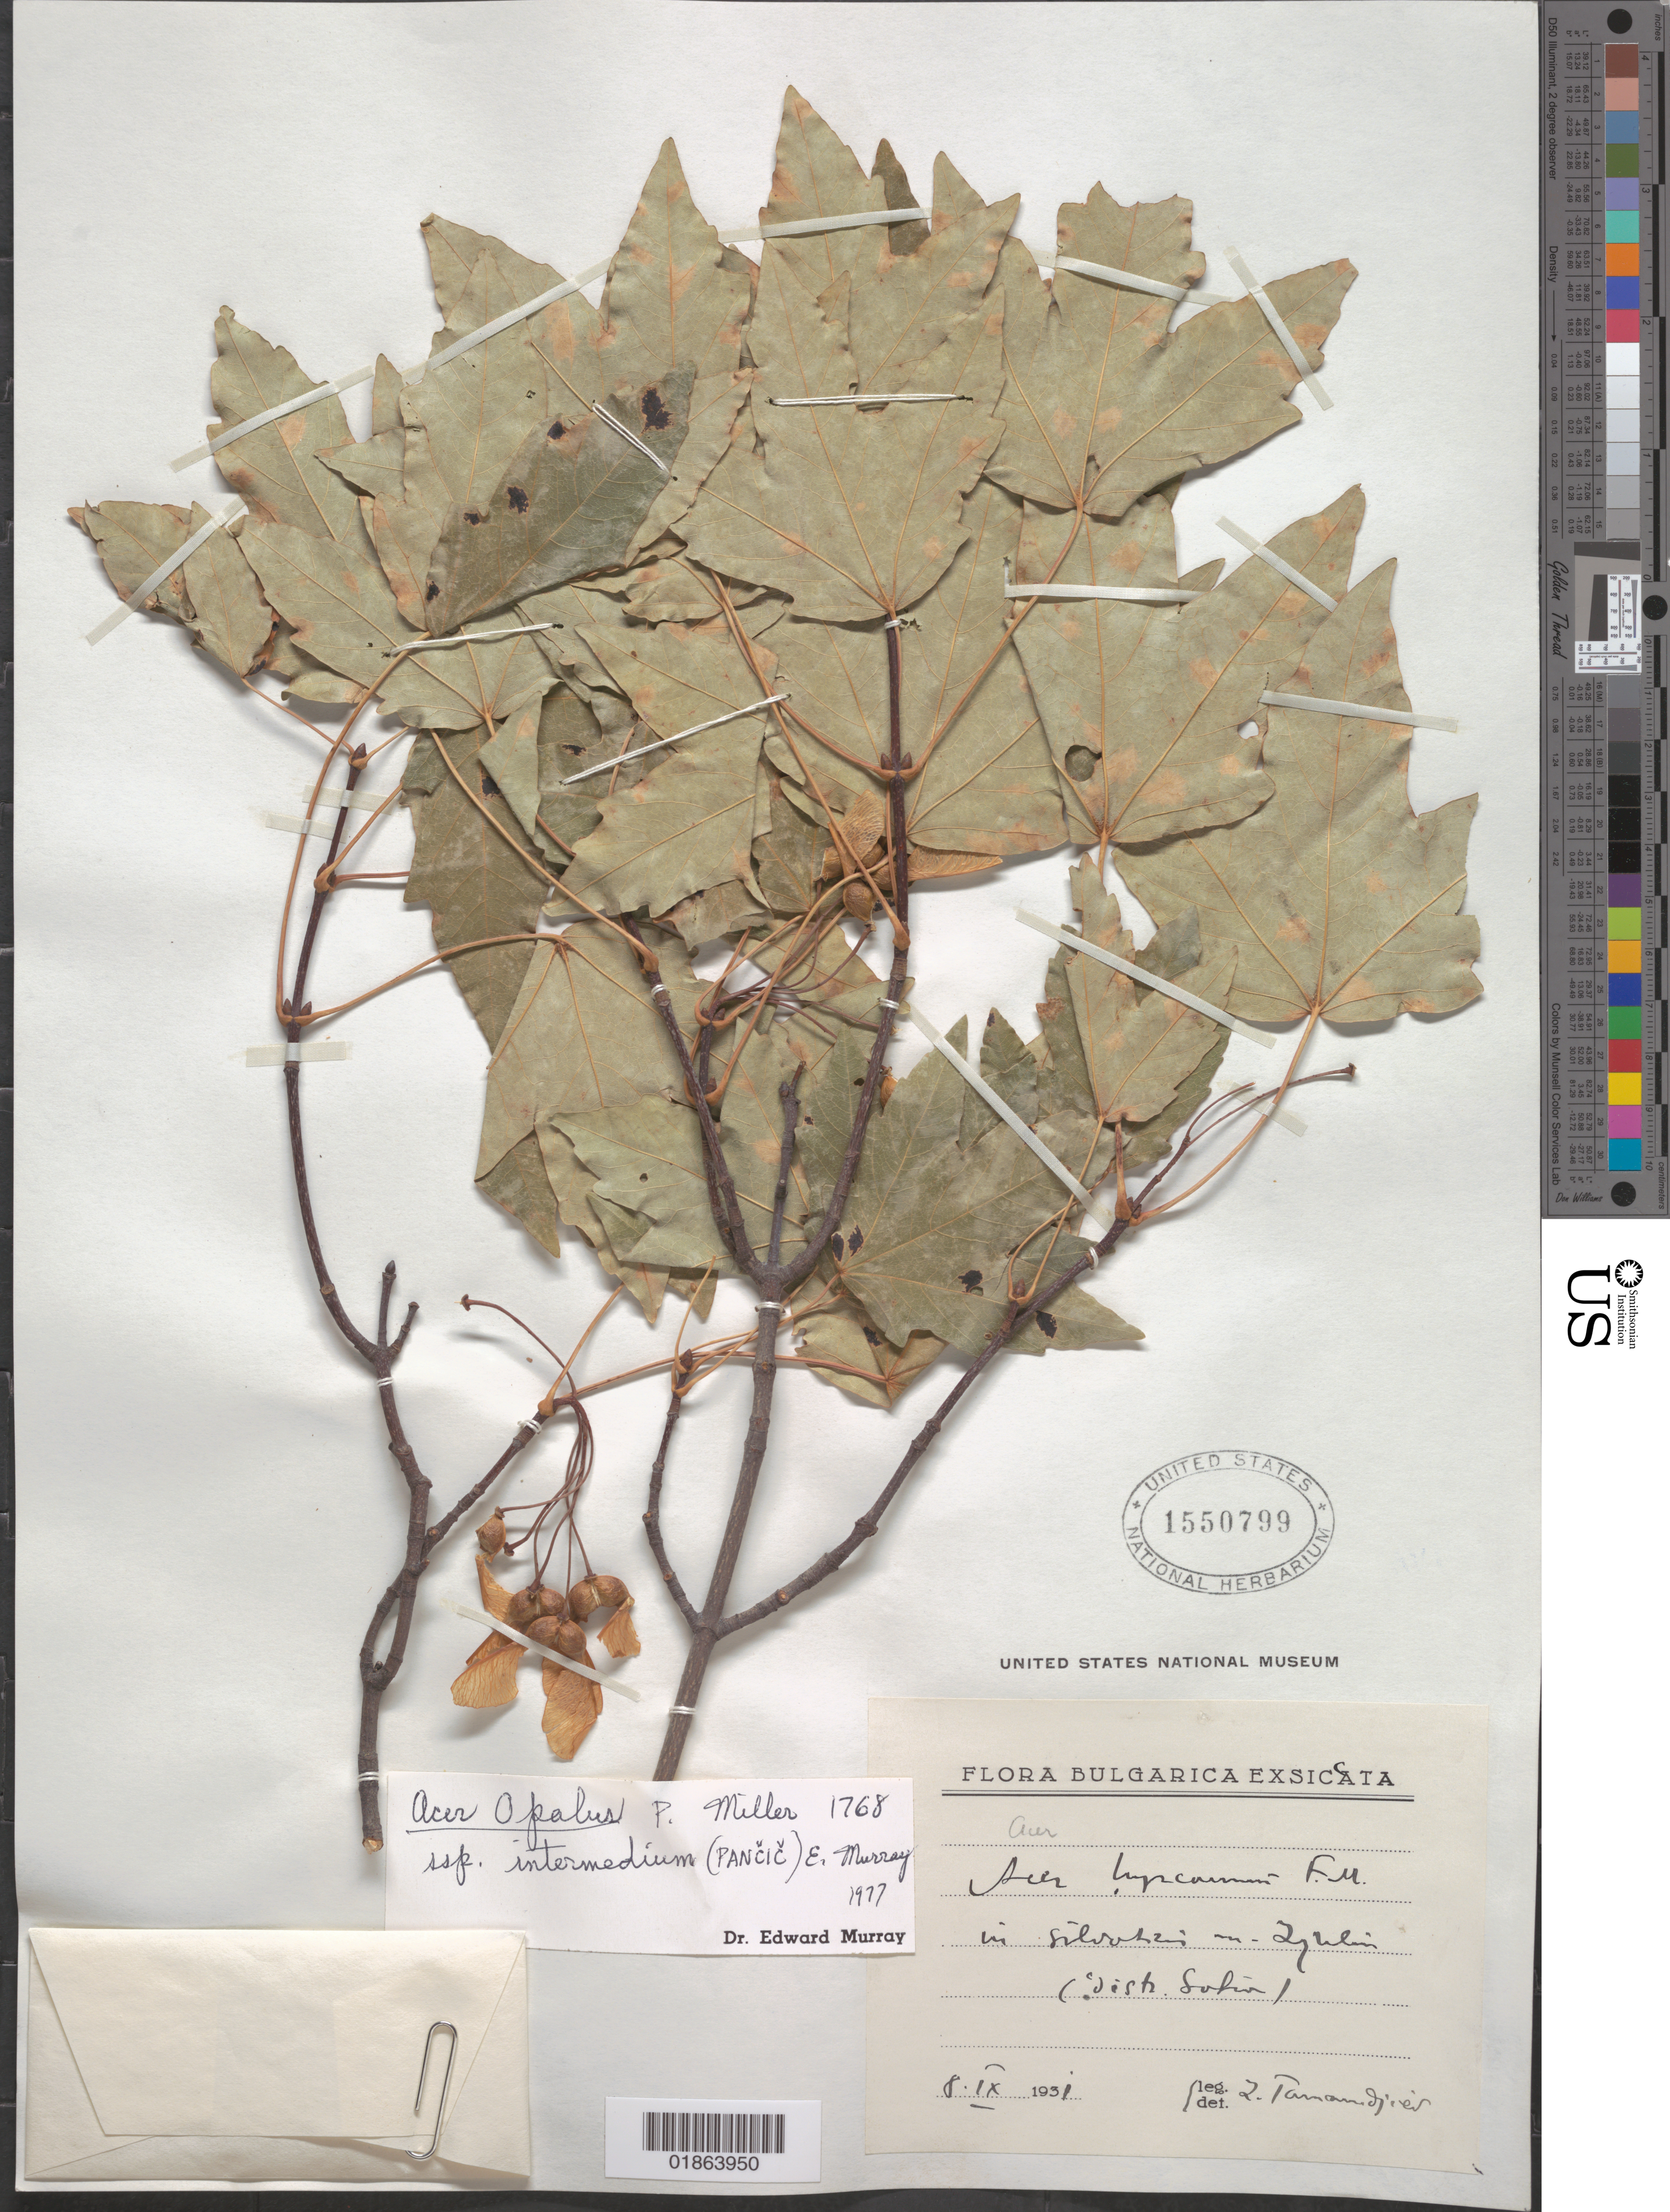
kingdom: Plantae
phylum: Tracheophyta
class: Magnoliopsida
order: Sapindales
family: Sapindaceae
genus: Acer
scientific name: Acer opalus subsp. intermedium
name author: (Pančić) A.E. Murray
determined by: Murray, Edward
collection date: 1931-09-08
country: Bulgaria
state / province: Sofia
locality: Sofia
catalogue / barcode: US 1550799